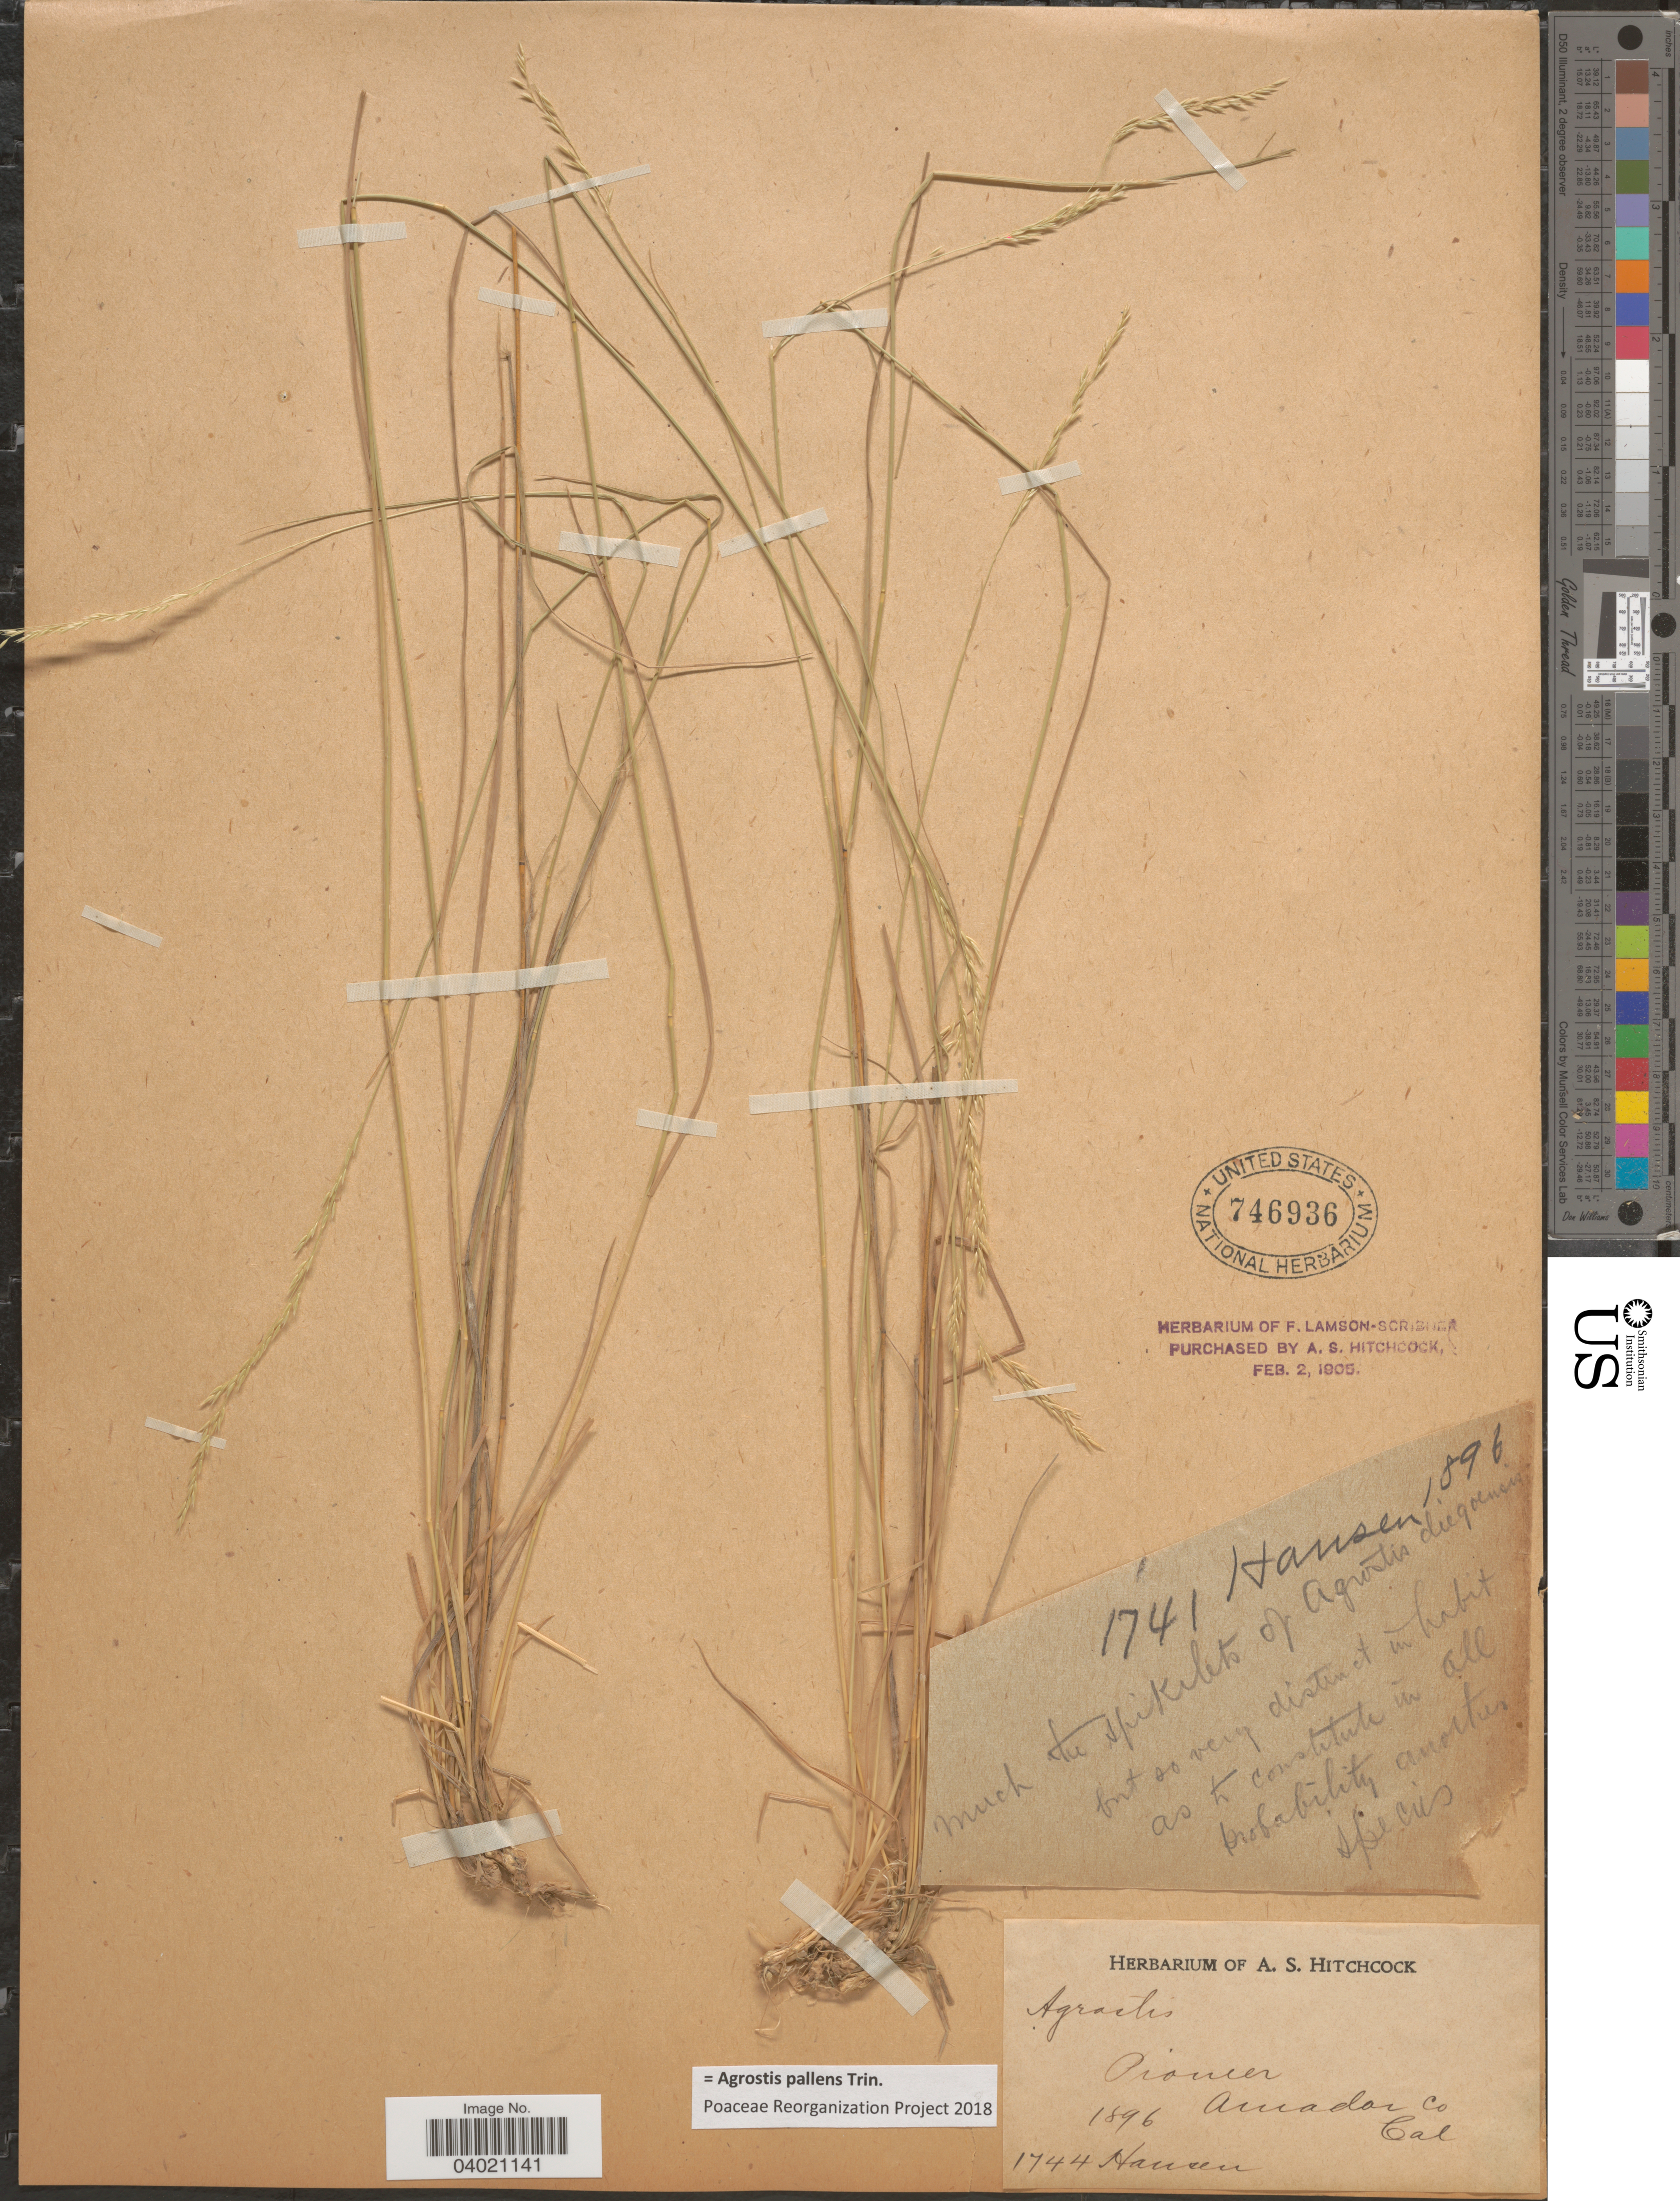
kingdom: Plantae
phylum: Tracheophyta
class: Liliopsida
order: Poales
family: Poaceae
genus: Agrostis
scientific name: Agrostis pallens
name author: Trin.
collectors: -. Hansen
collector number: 1744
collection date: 1896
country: United States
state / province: California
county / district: Amador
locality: Pioneer, Amador Co.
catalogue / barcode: US 746936